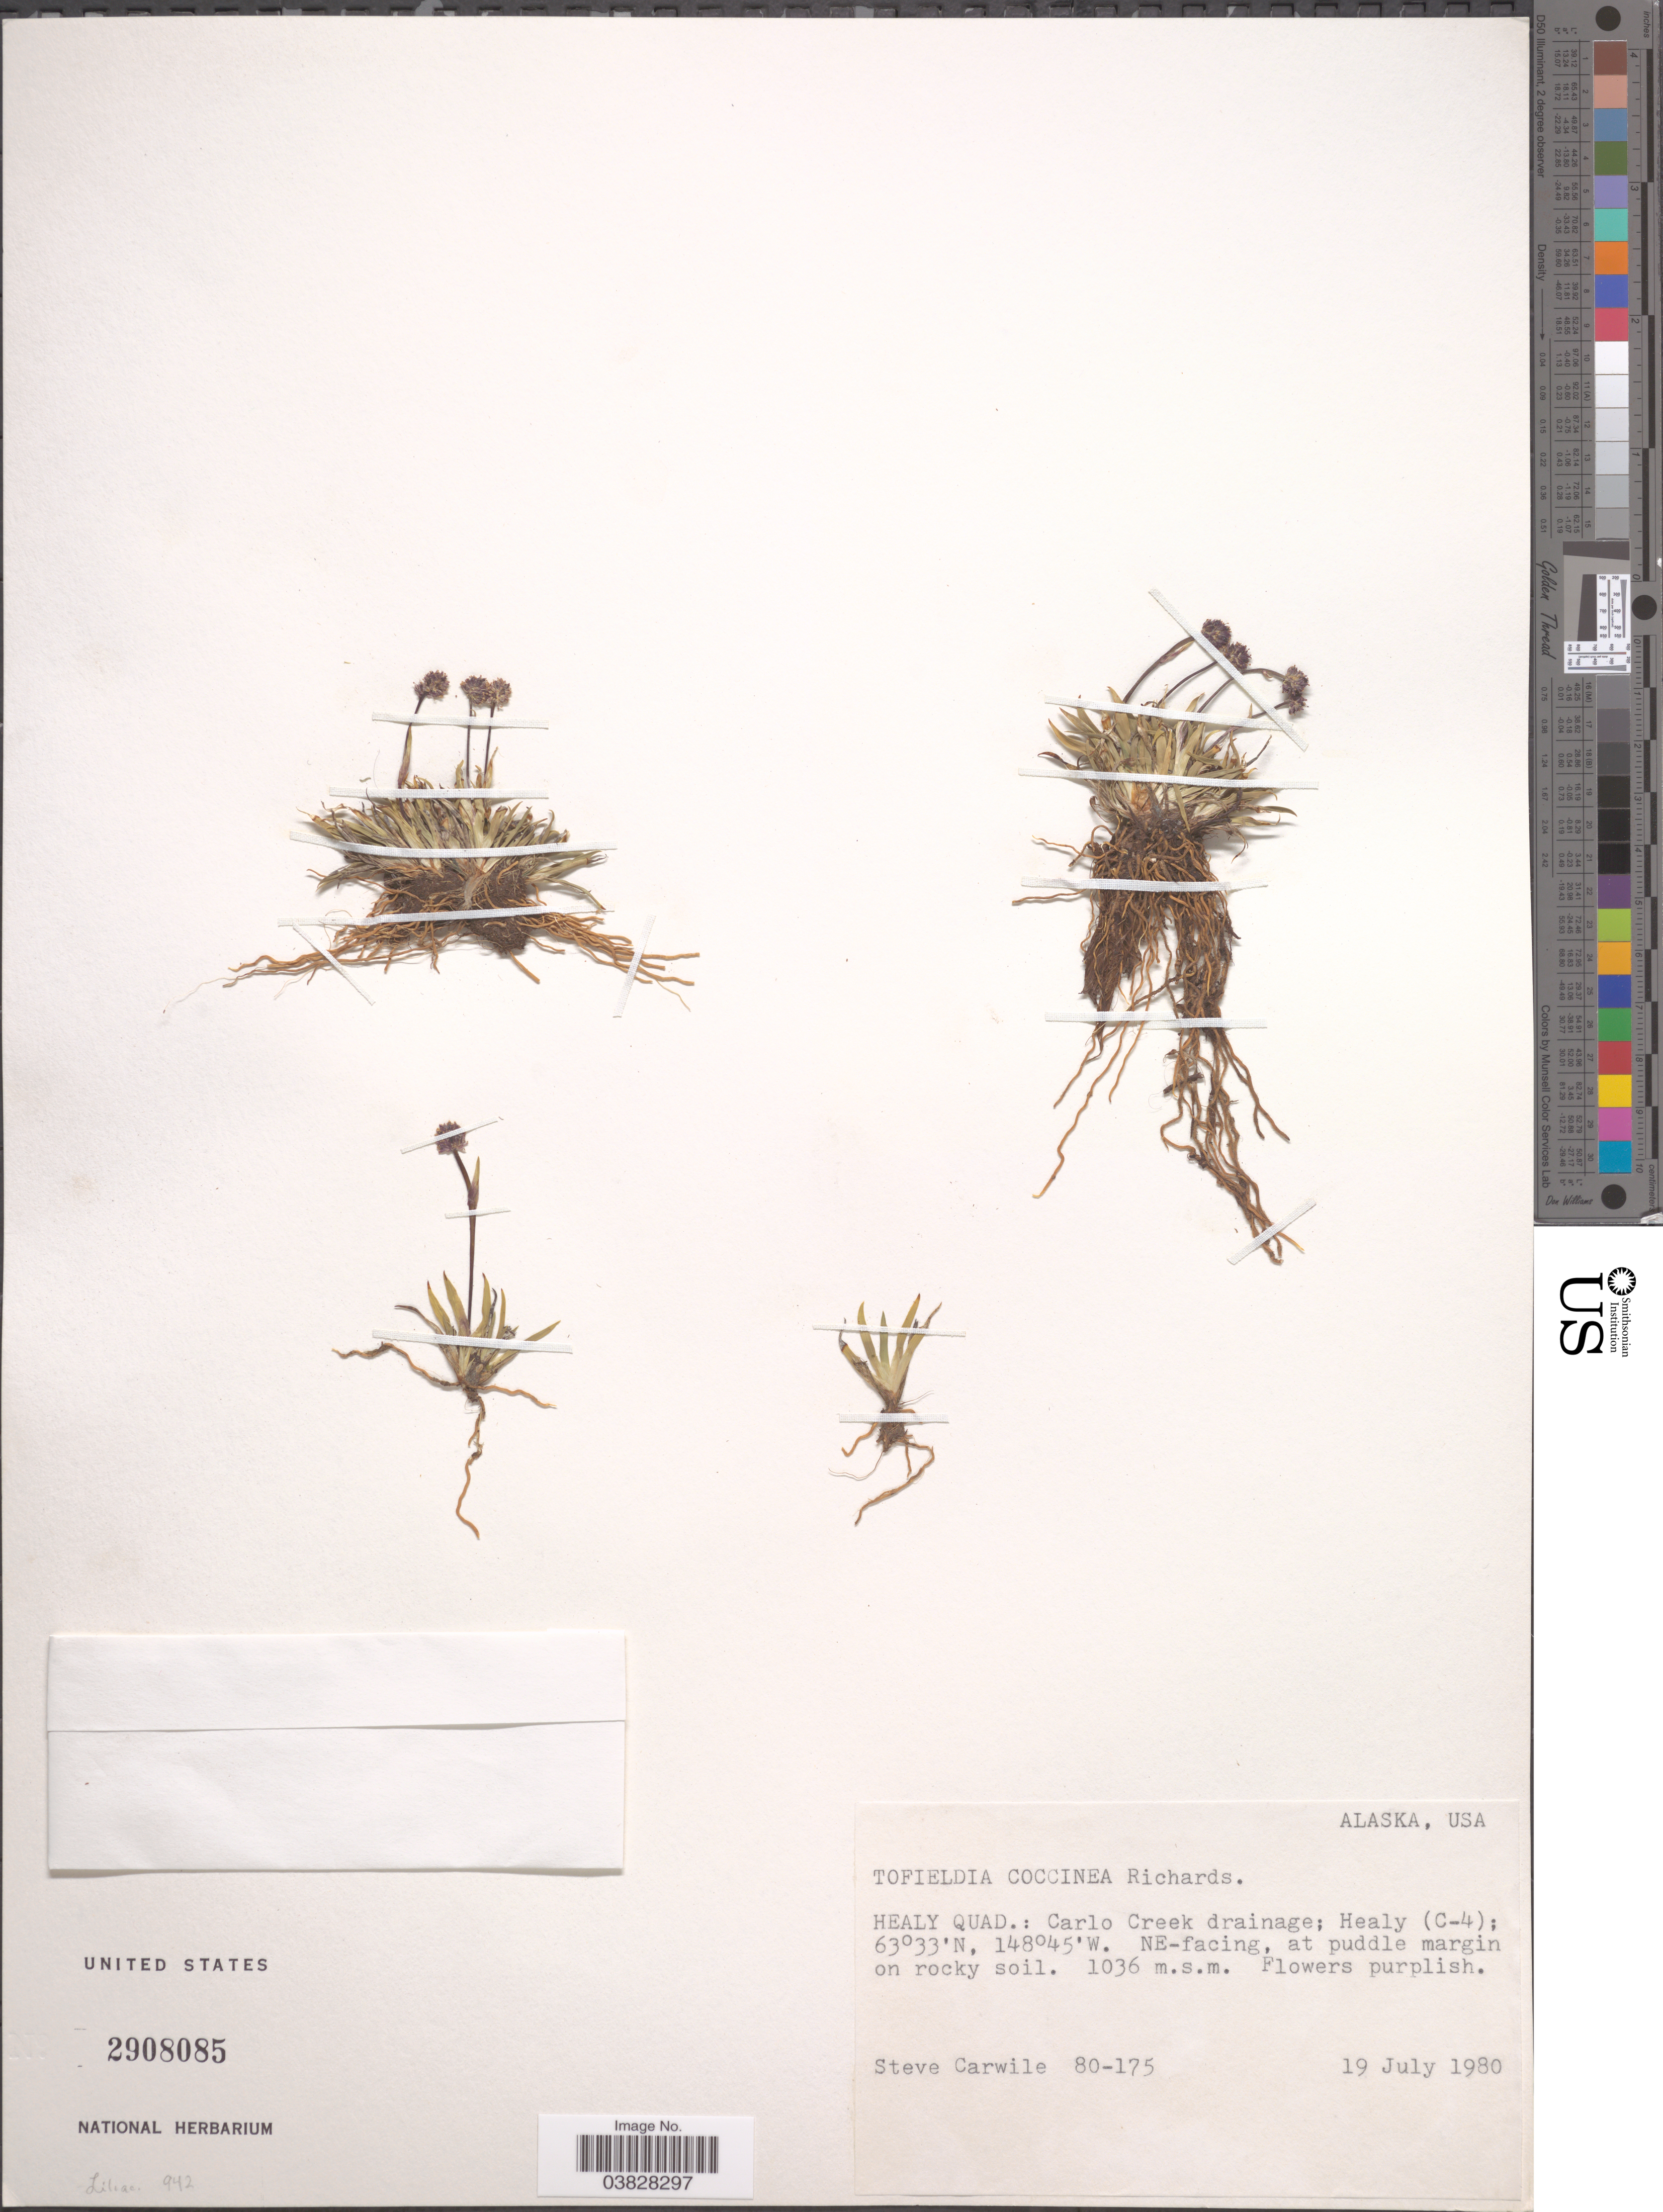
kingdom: Plantae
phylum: Tracheophyta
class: Liliopsida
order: Alismatales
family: Tofieldiaceae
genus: Tofieldia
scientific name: Tofieldia coccinea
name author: Richardson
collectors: S. Carwile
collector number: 80-175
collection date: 1980-07-19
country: United States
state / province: Alaska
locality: Healy Quad.: Carlo Creek drainage; Healy (C-4). NE-facing.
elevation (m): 1036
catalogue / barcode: US 2908085